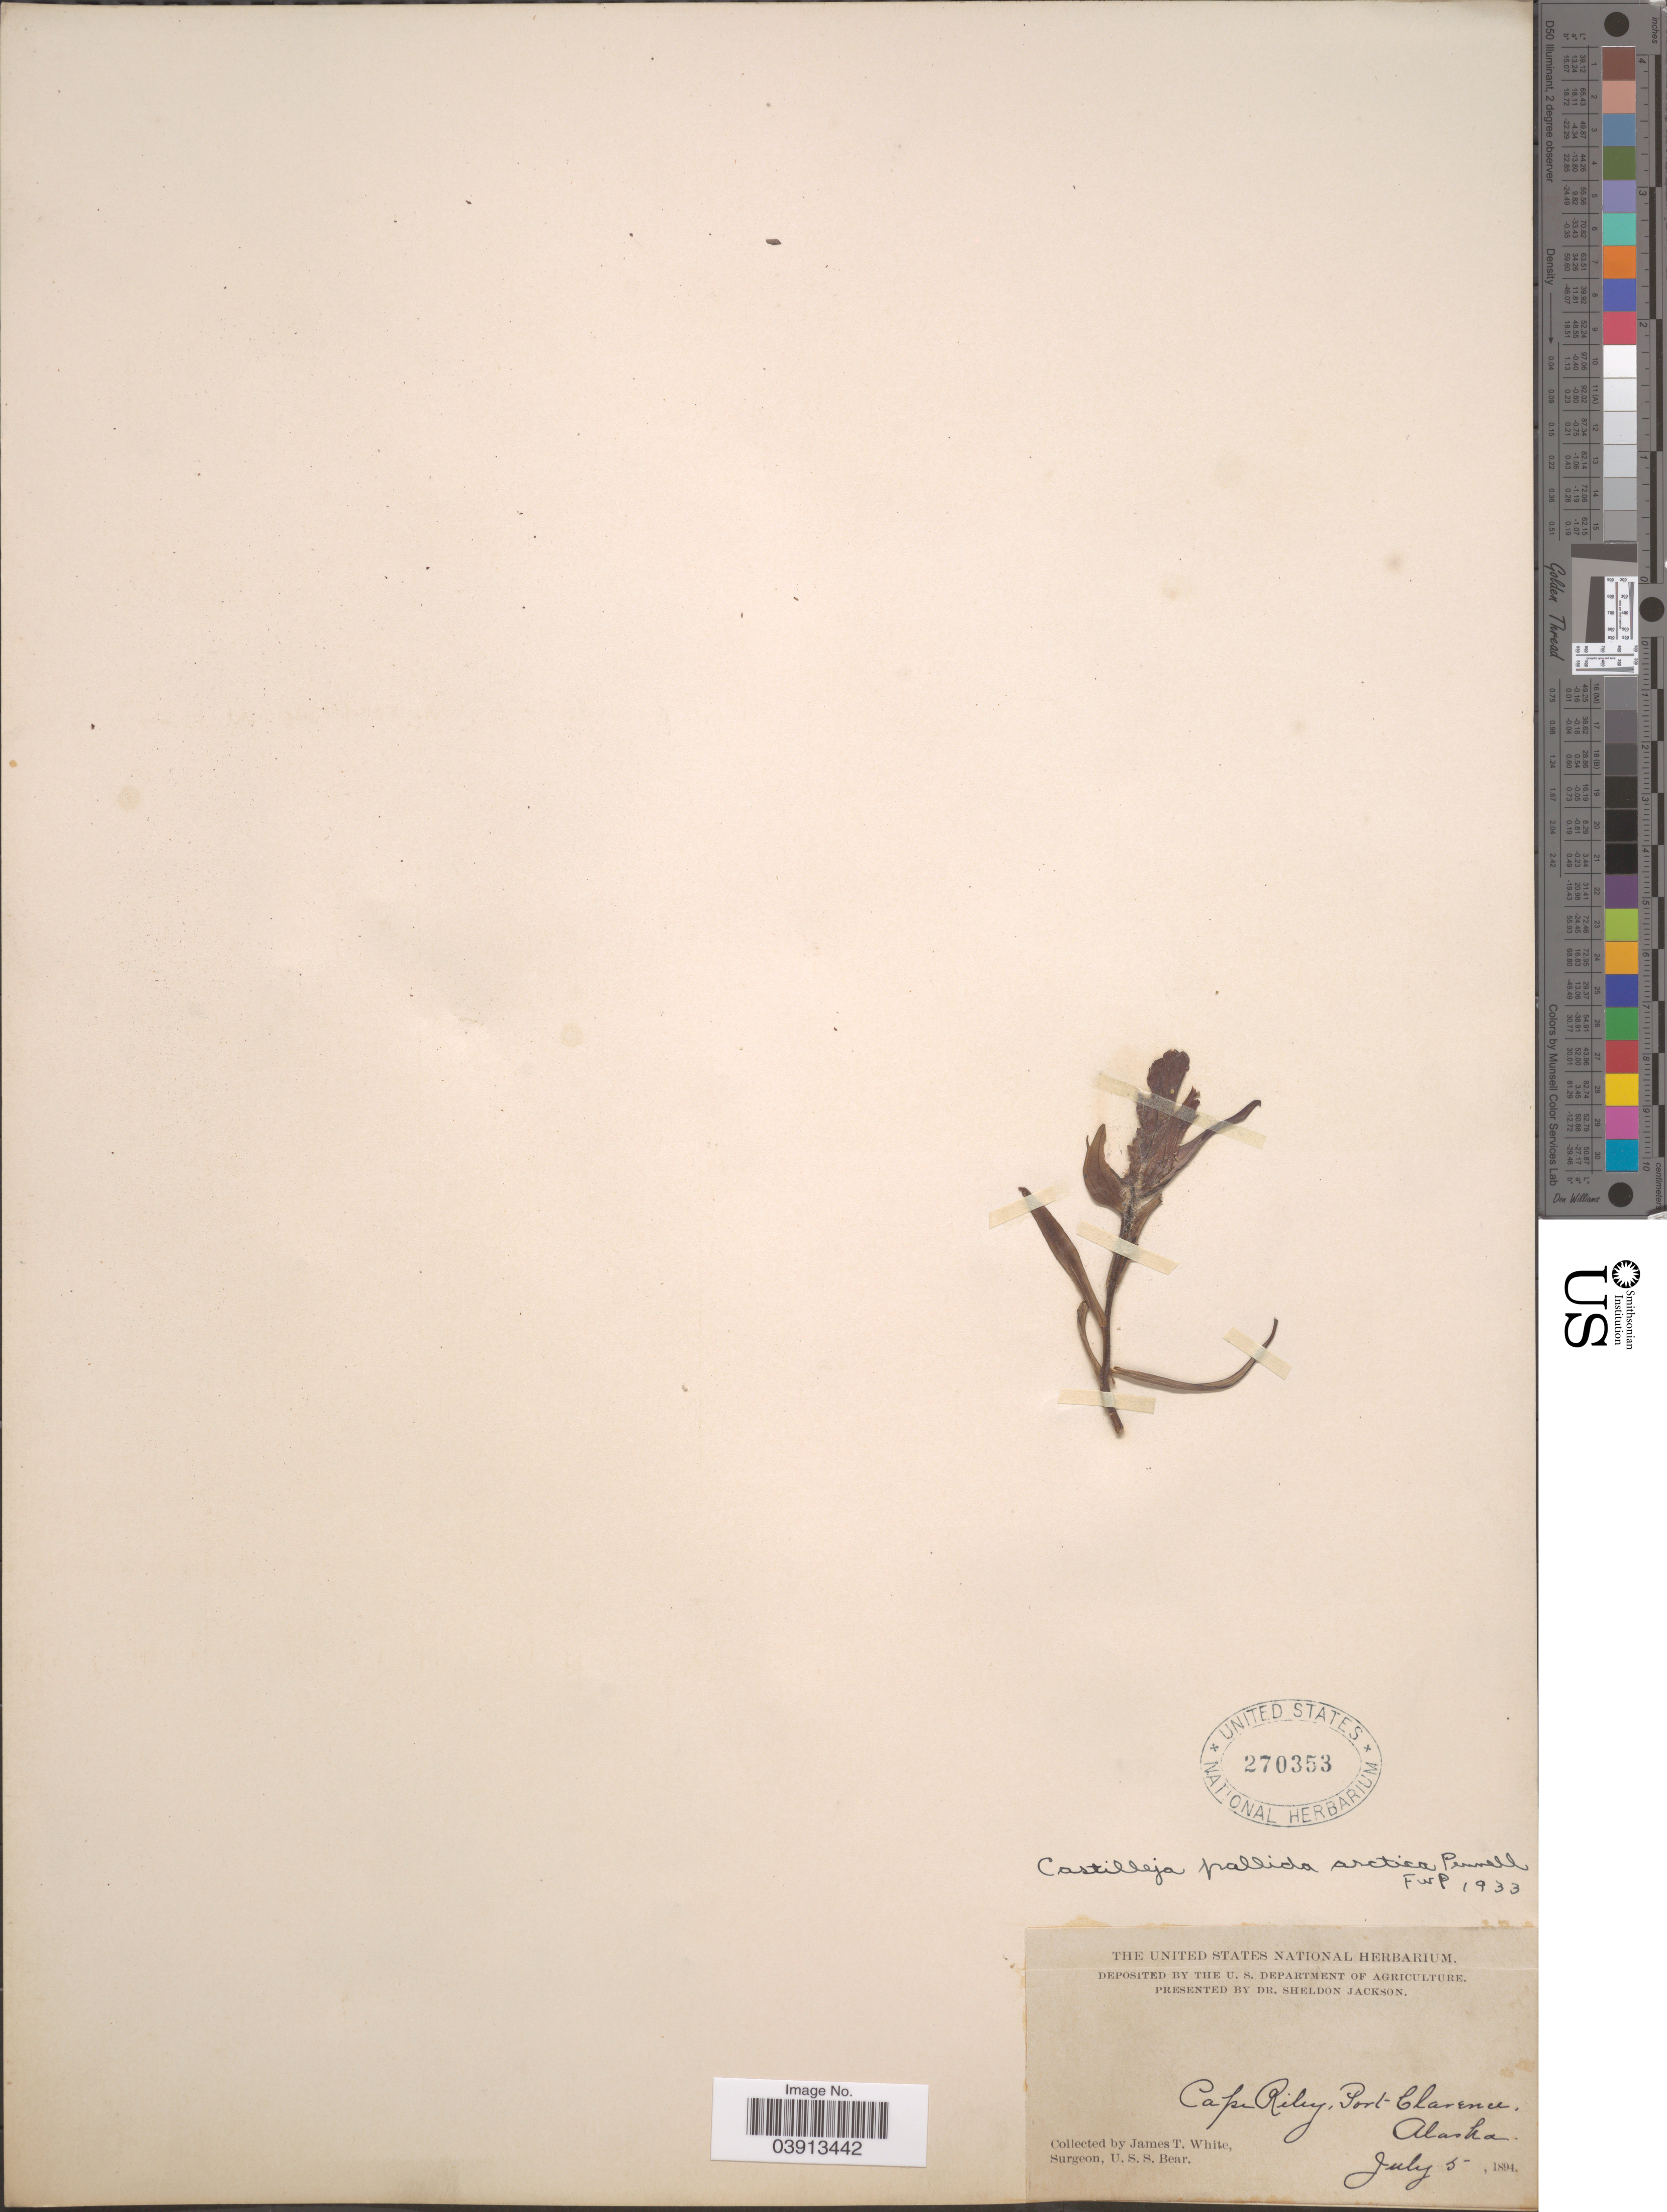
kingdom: Plantae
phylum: Tracheophyta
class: Magnoliopsida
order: Lamiales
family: Orobanchaceae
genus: Castilleja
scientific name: Castilleja pallida var. elegans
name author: (Malte) Pennell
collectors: J. T. White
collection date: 1894-07-05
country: United States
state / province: Alaska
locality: Cape Riley, Port Clarence.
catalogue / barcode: US 270353